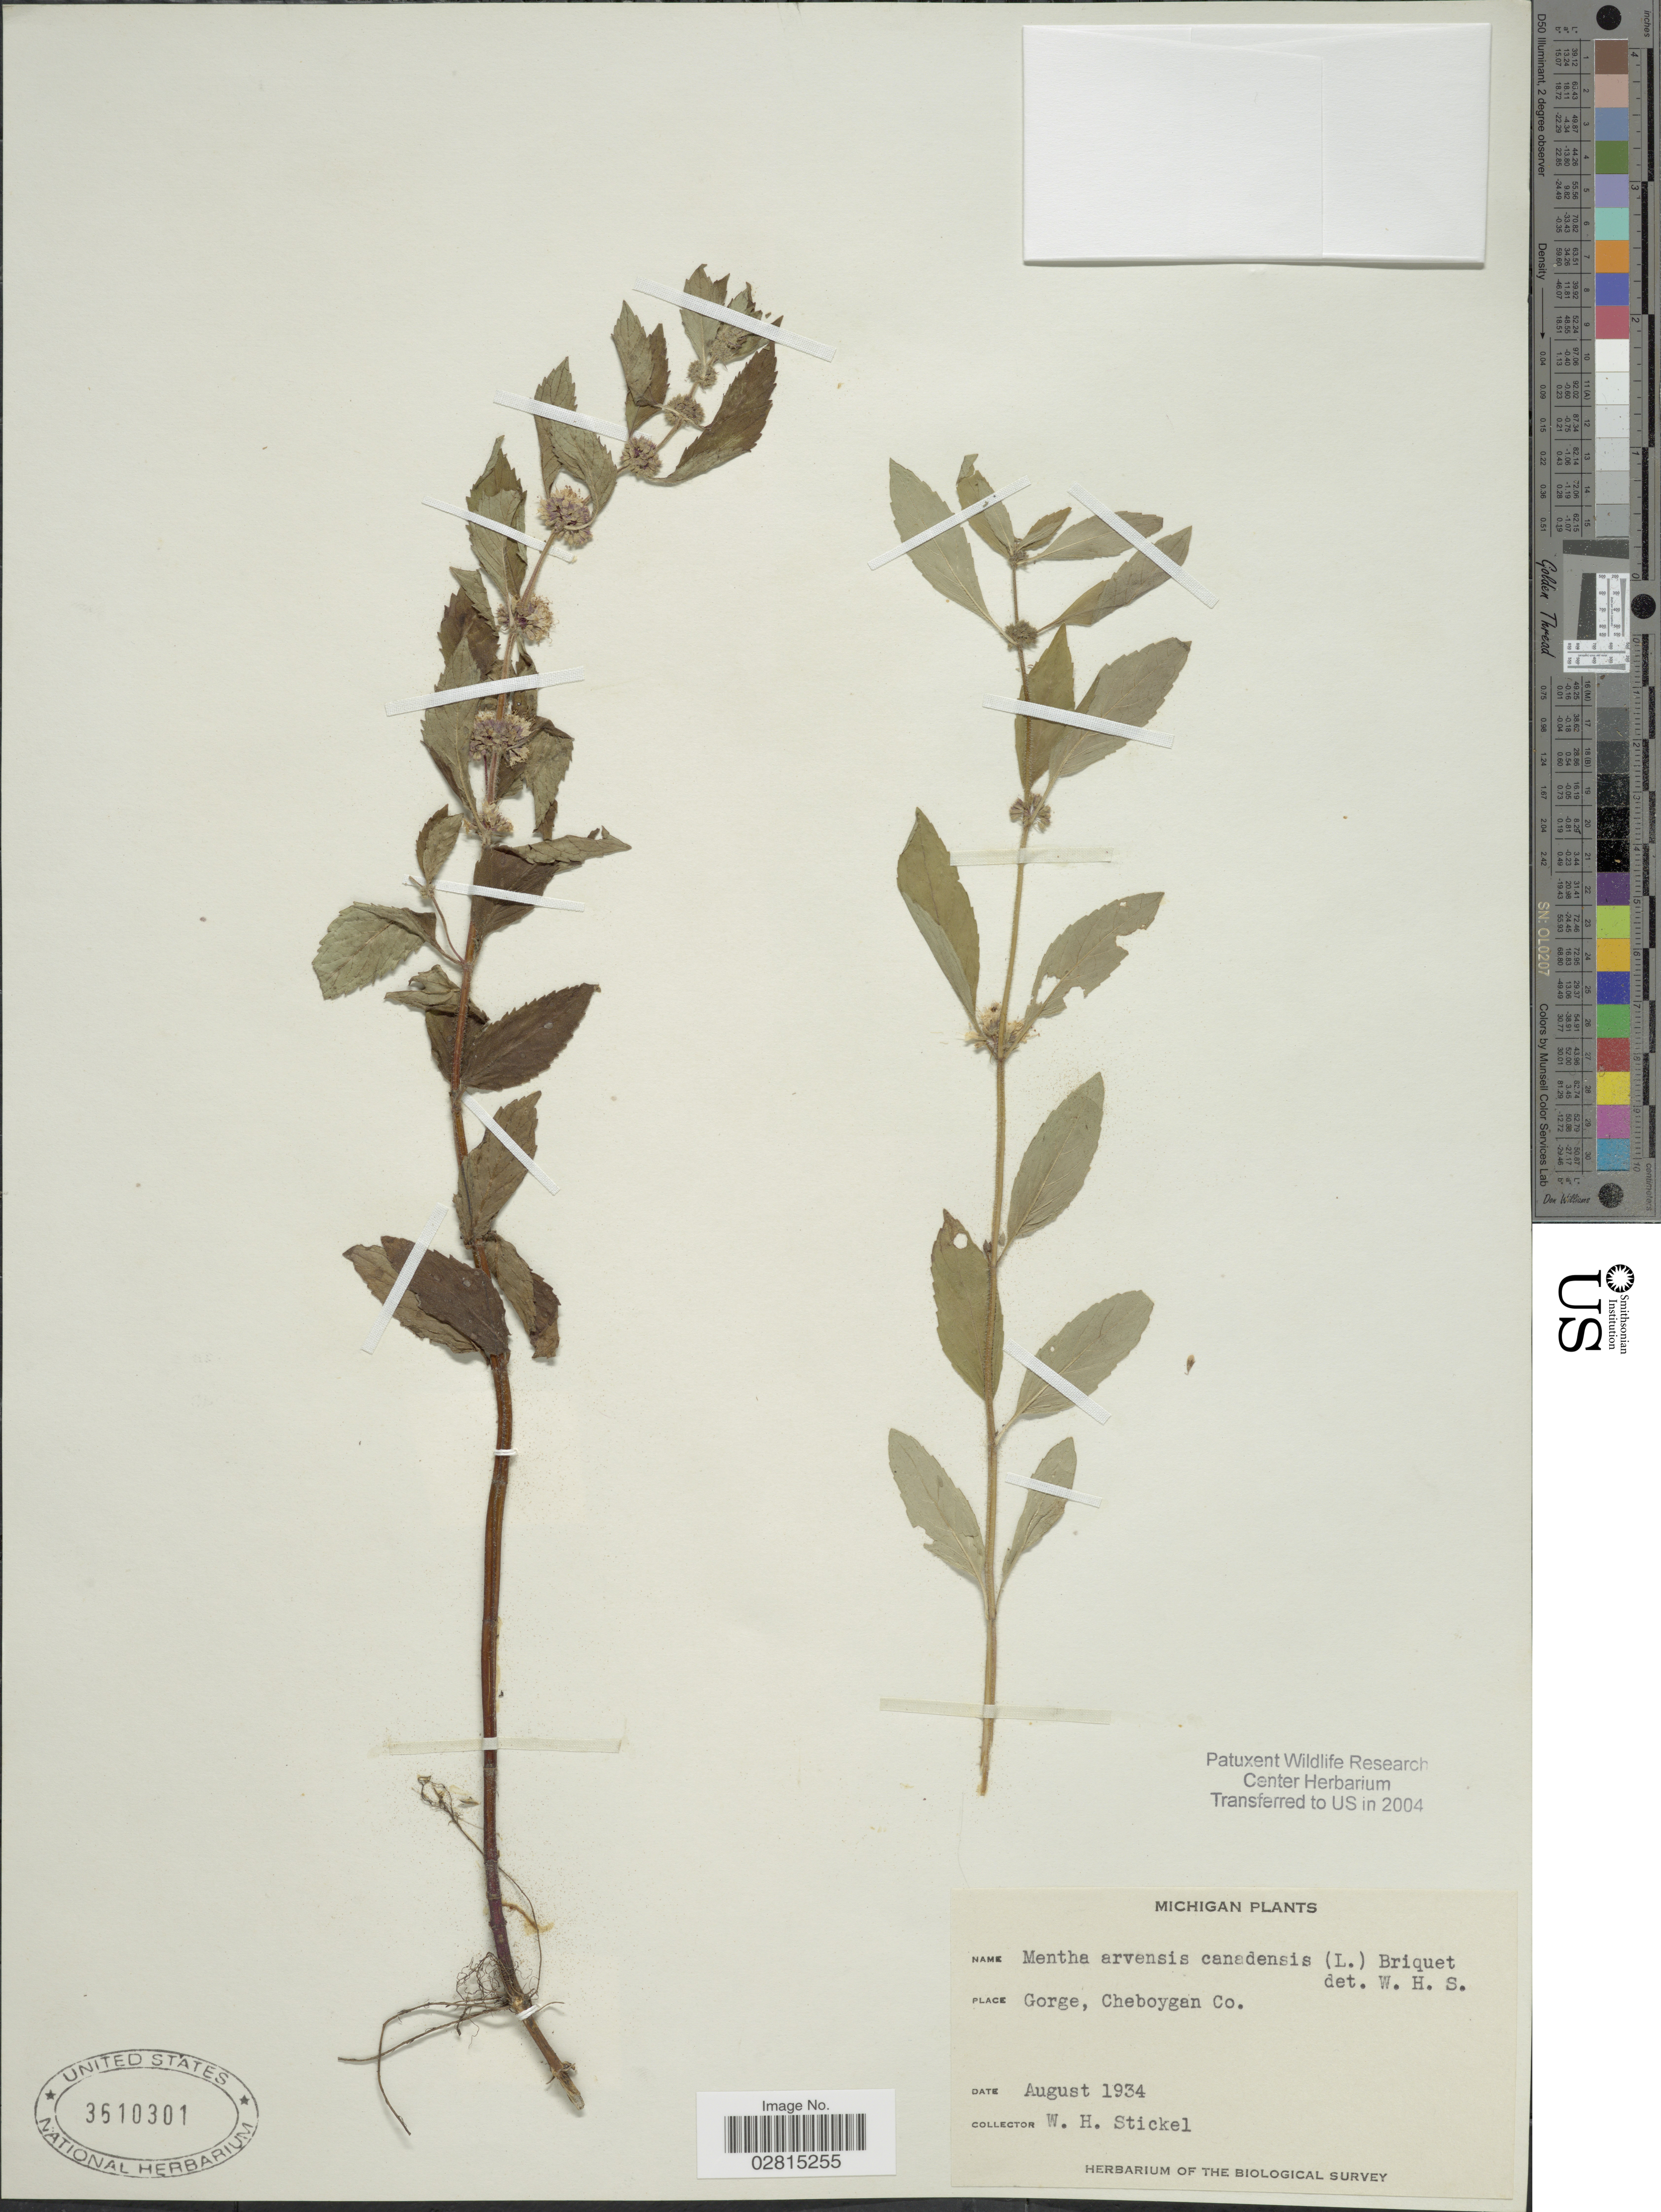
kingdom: Plantae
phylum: Tracheophyta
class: Magnoliopsida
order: Lamiales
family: Lamiaceae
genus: Mentha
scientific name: Mentha canadensis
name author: L.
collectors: W. Stickel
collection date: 1934-08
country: United States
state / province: Michigan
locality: Gorge, Cheboygan Co.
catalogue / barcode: US 3610301